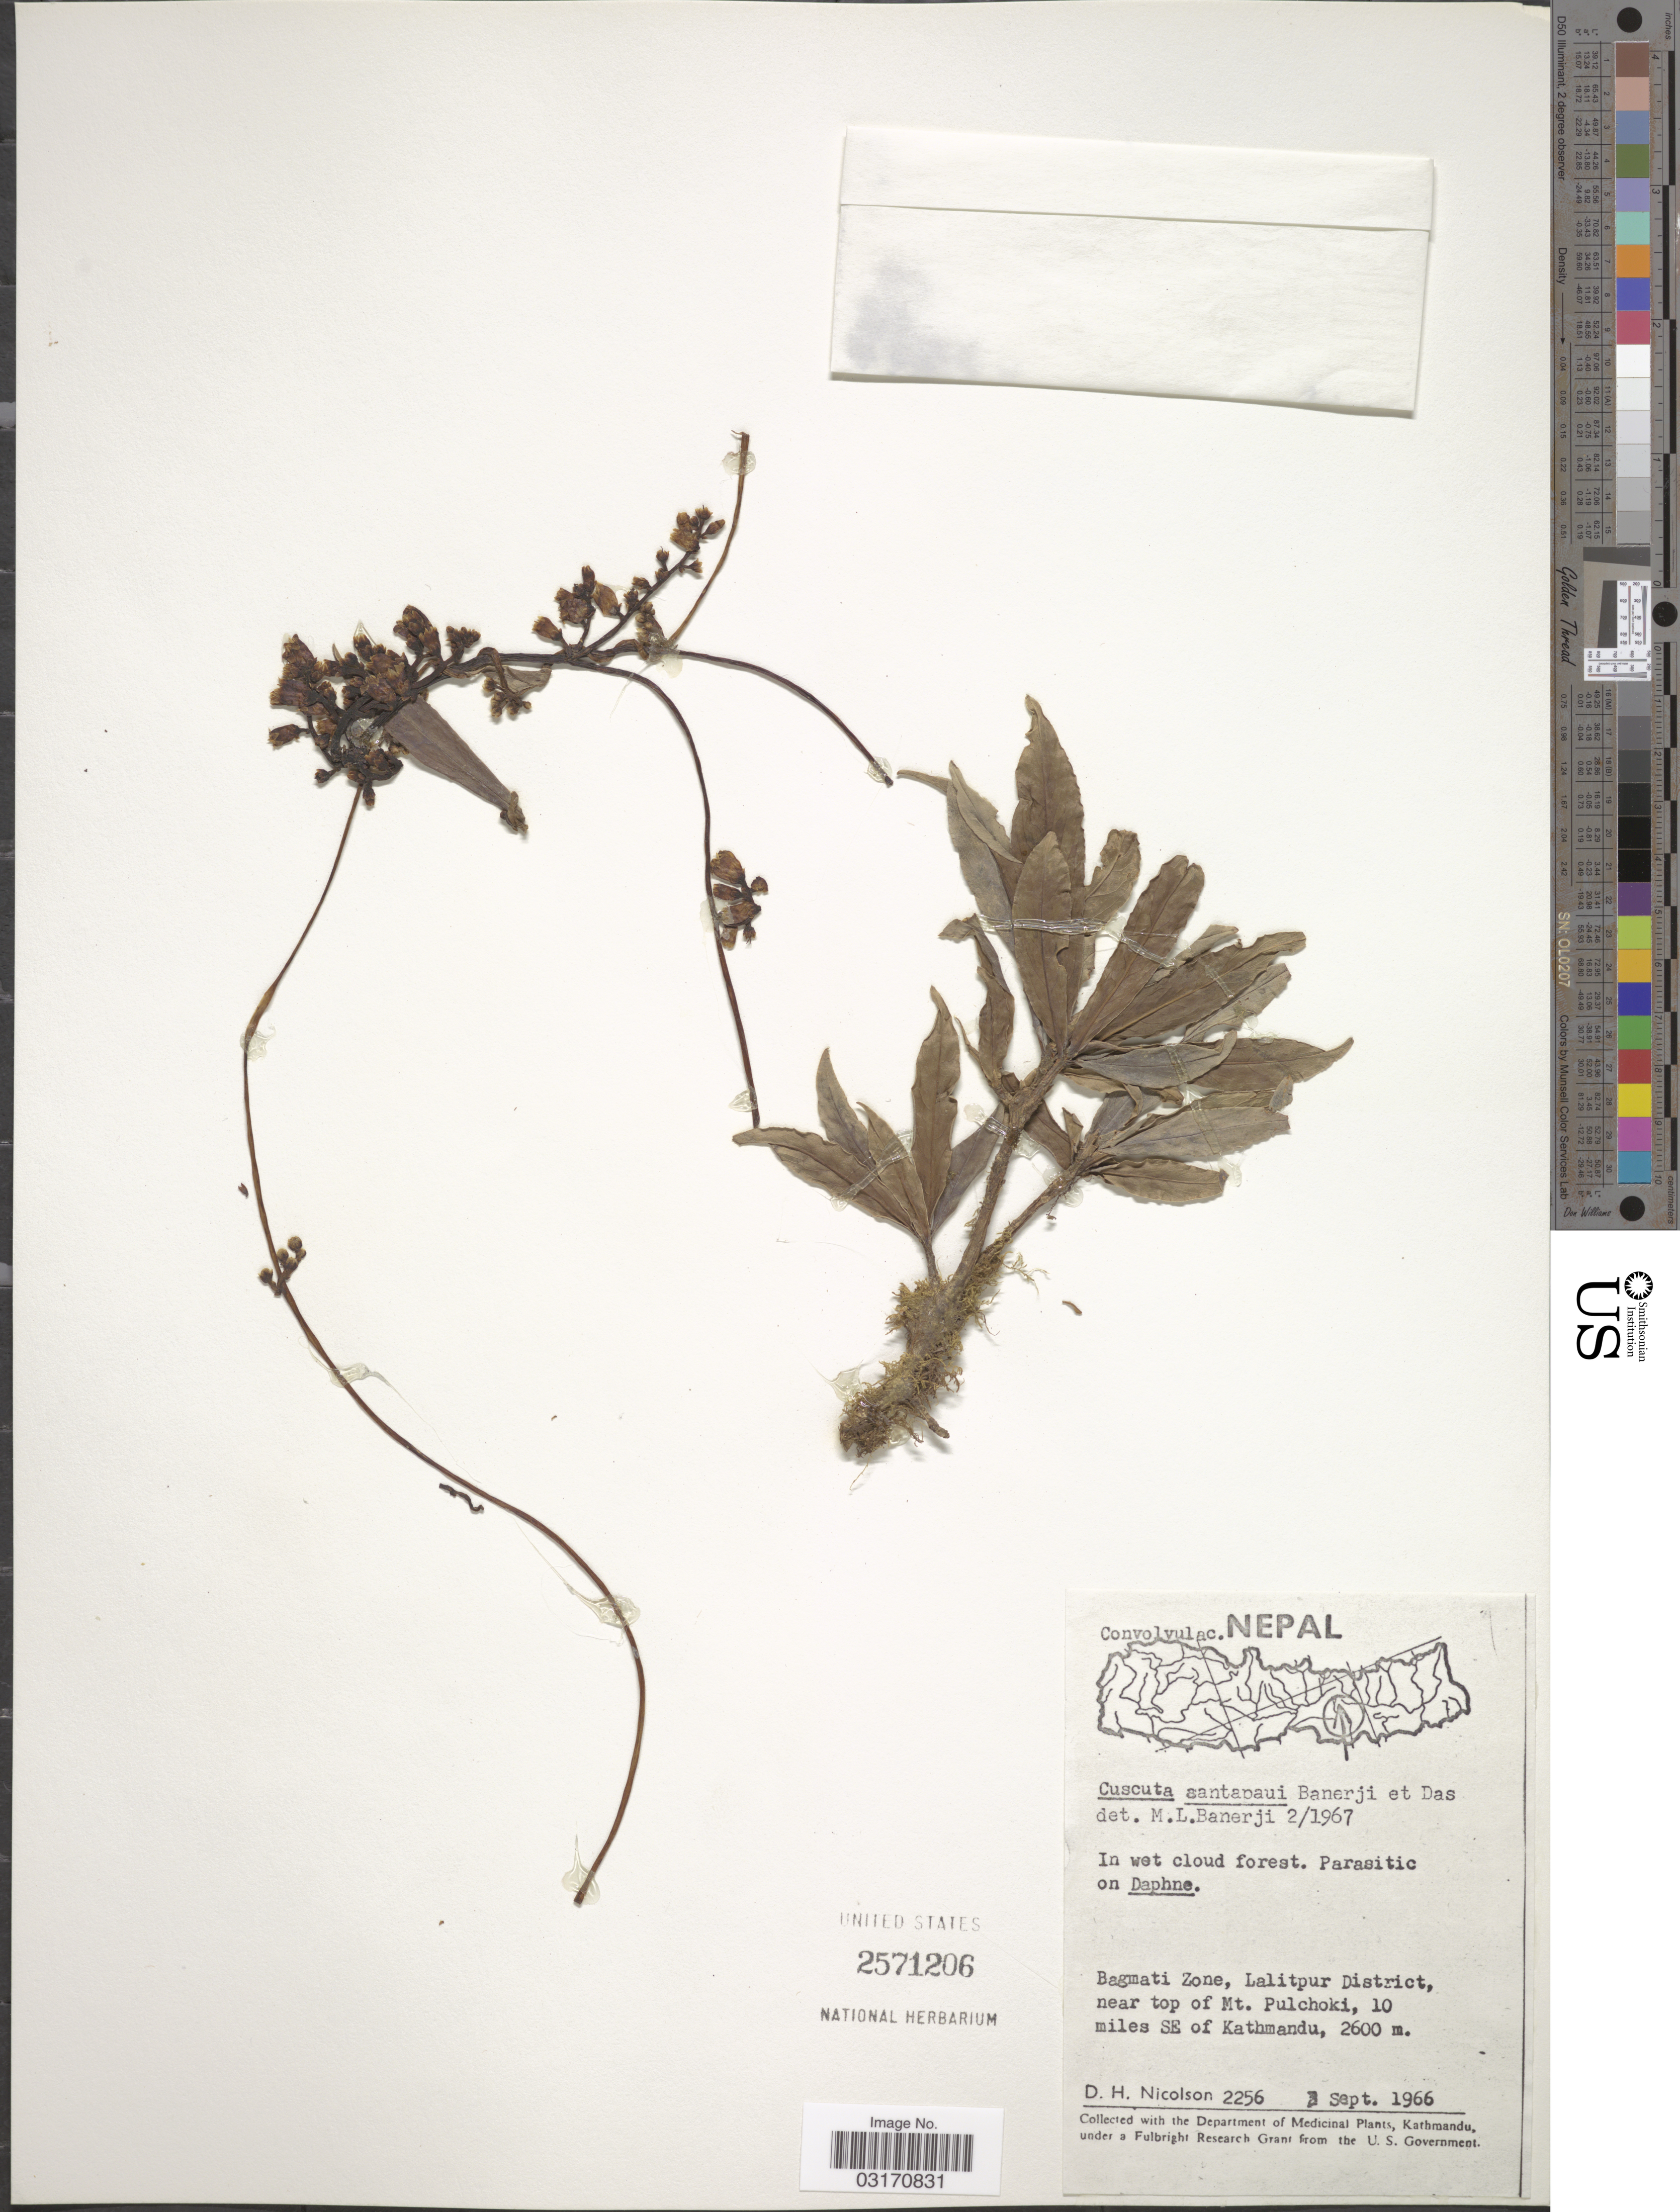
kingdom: Plantae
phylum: Tracheophyta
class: Magnoliopsida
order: Solanales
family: Convolvulaceae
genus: Cuscuta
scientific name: Cuscuta santapaui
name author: Banerji & S. Das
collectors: D. H. Nicolson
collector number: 2256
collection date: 1966-09-03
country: Nepal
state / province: Bagmati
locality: Bagmati Zone, Lalitpur District, near top of Mt. Pulchoki, 10 miles SE of Kathmandu.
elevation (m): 2600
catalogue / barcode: US 2571206